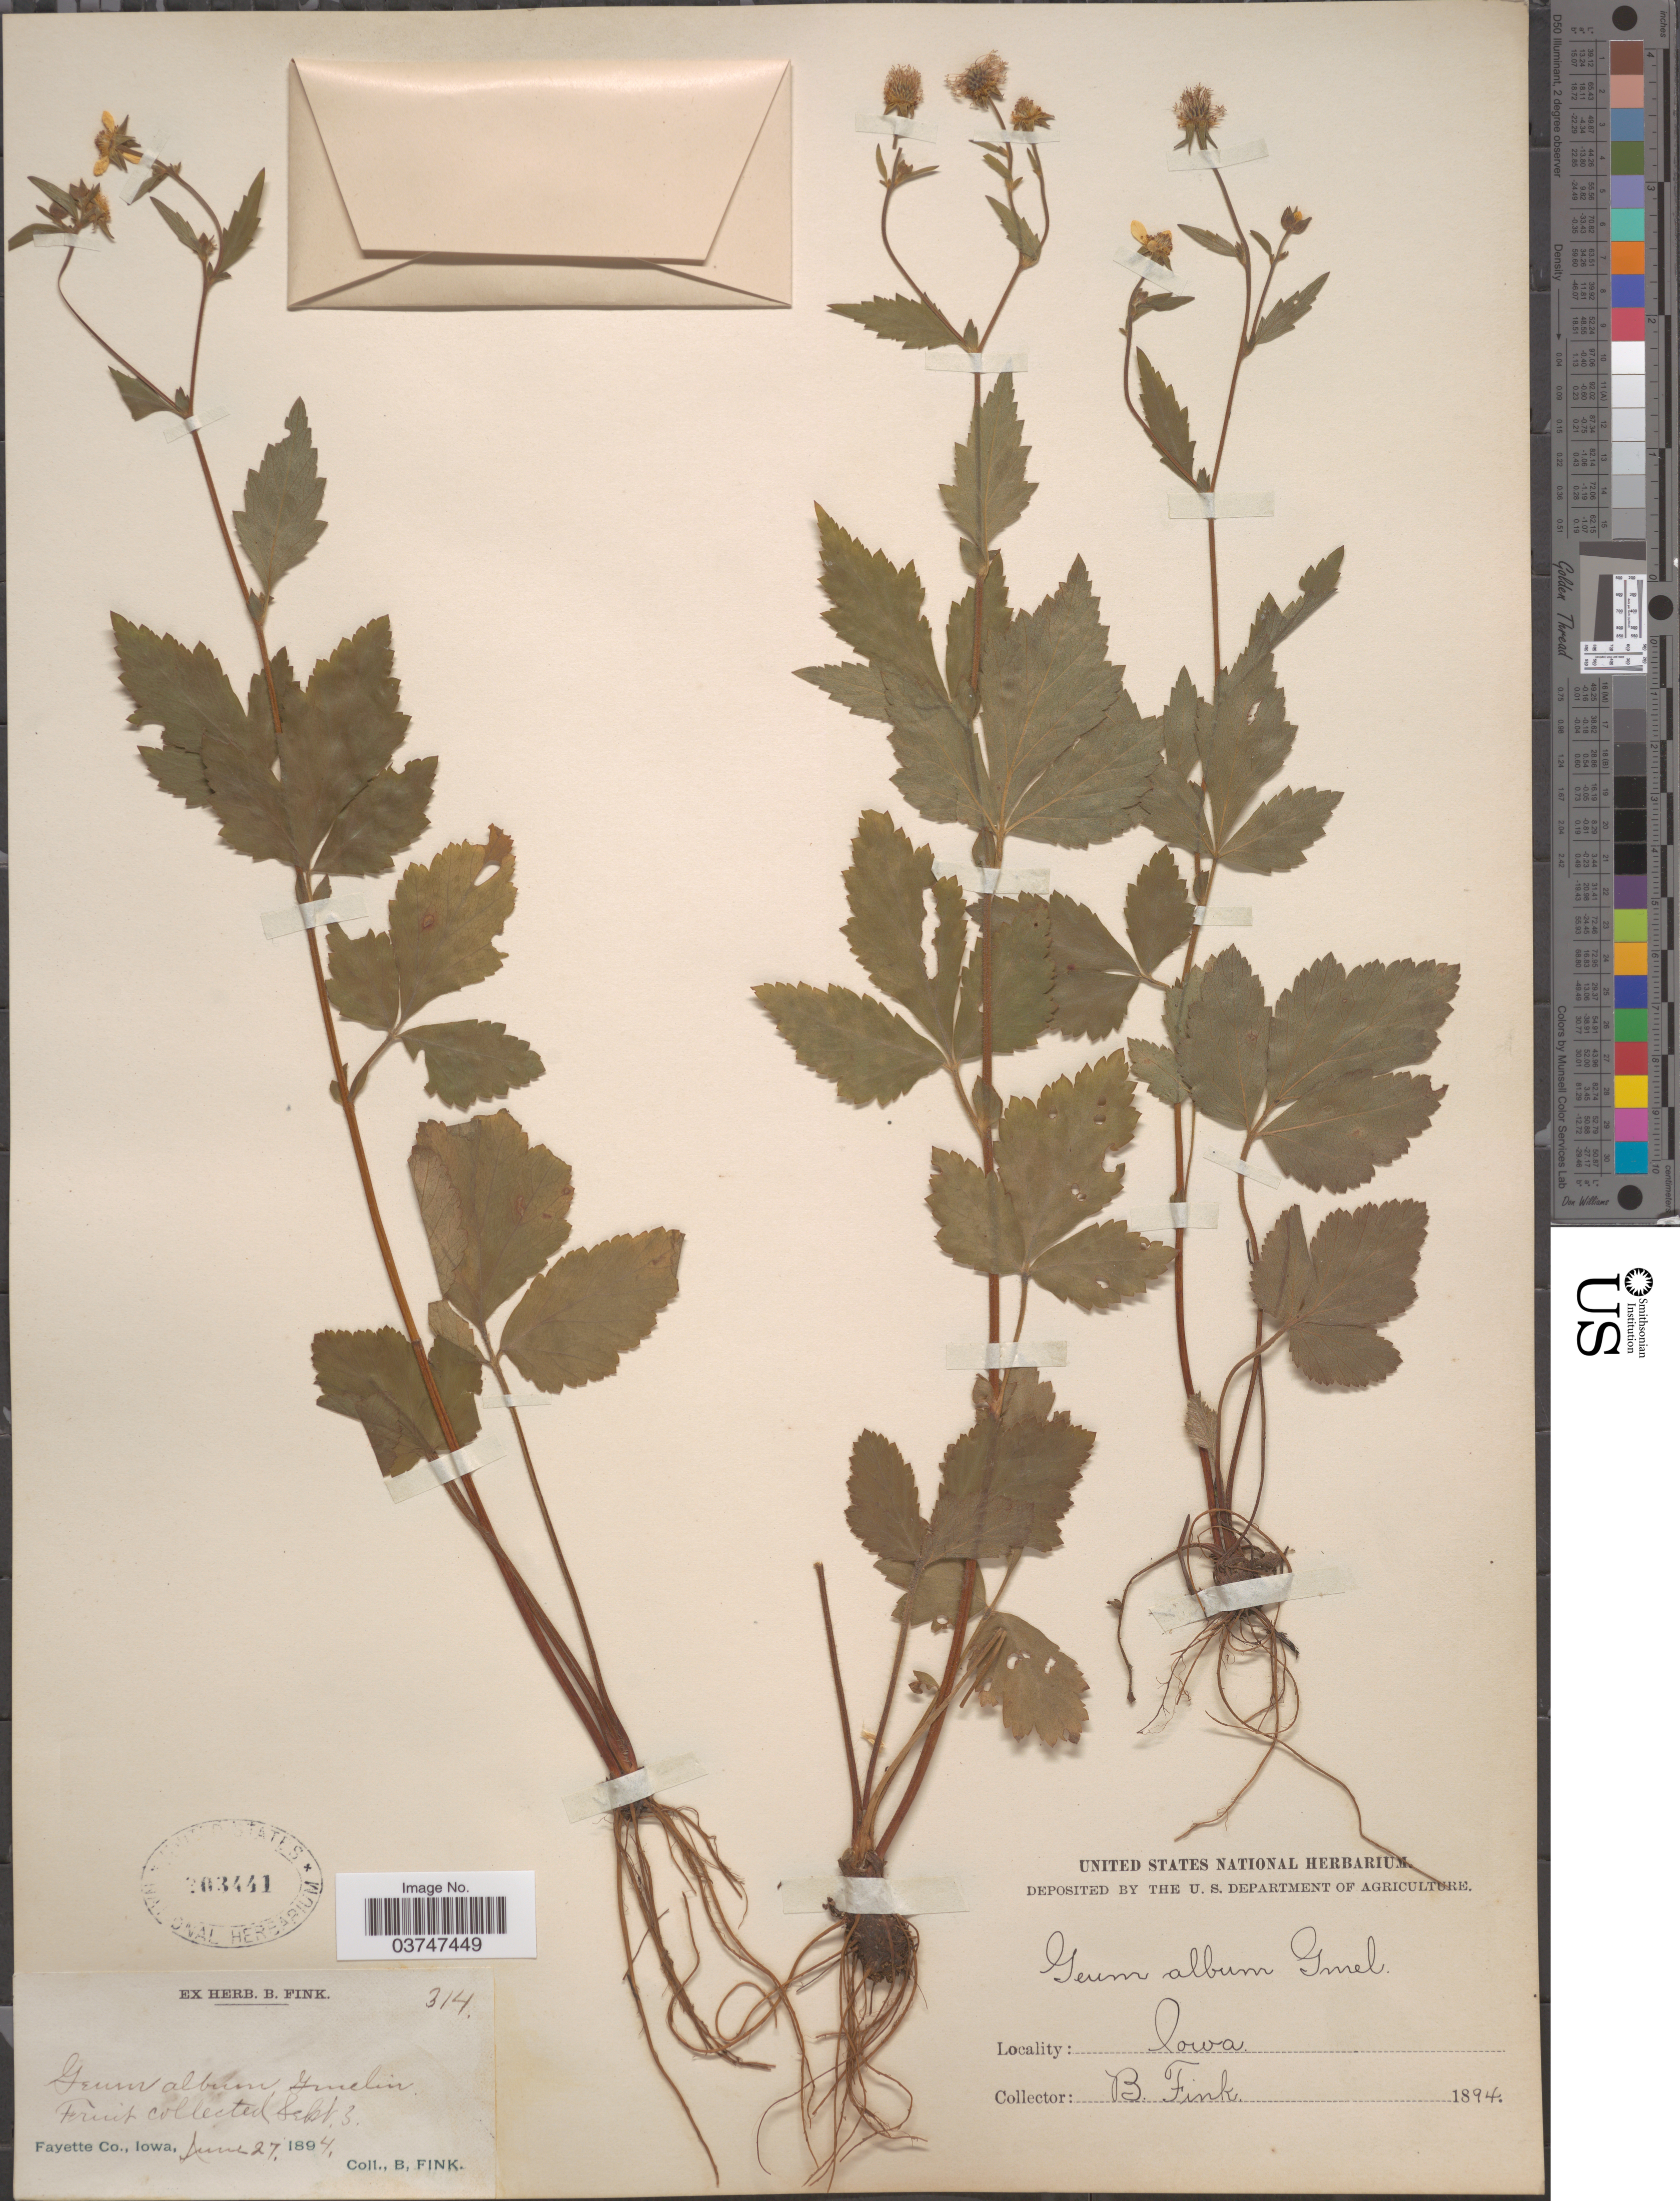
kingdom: Plantae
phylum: Tracheophyta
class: Magnoliopsida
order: Rosales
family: Rosaceae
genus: Geum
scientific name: Geum canadense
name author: Jacq.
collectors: B. Fink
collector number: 314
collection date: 1894-06-27/1894-09-03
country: United States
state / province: Iowa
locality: Fayette Co.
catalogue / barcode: US 203441